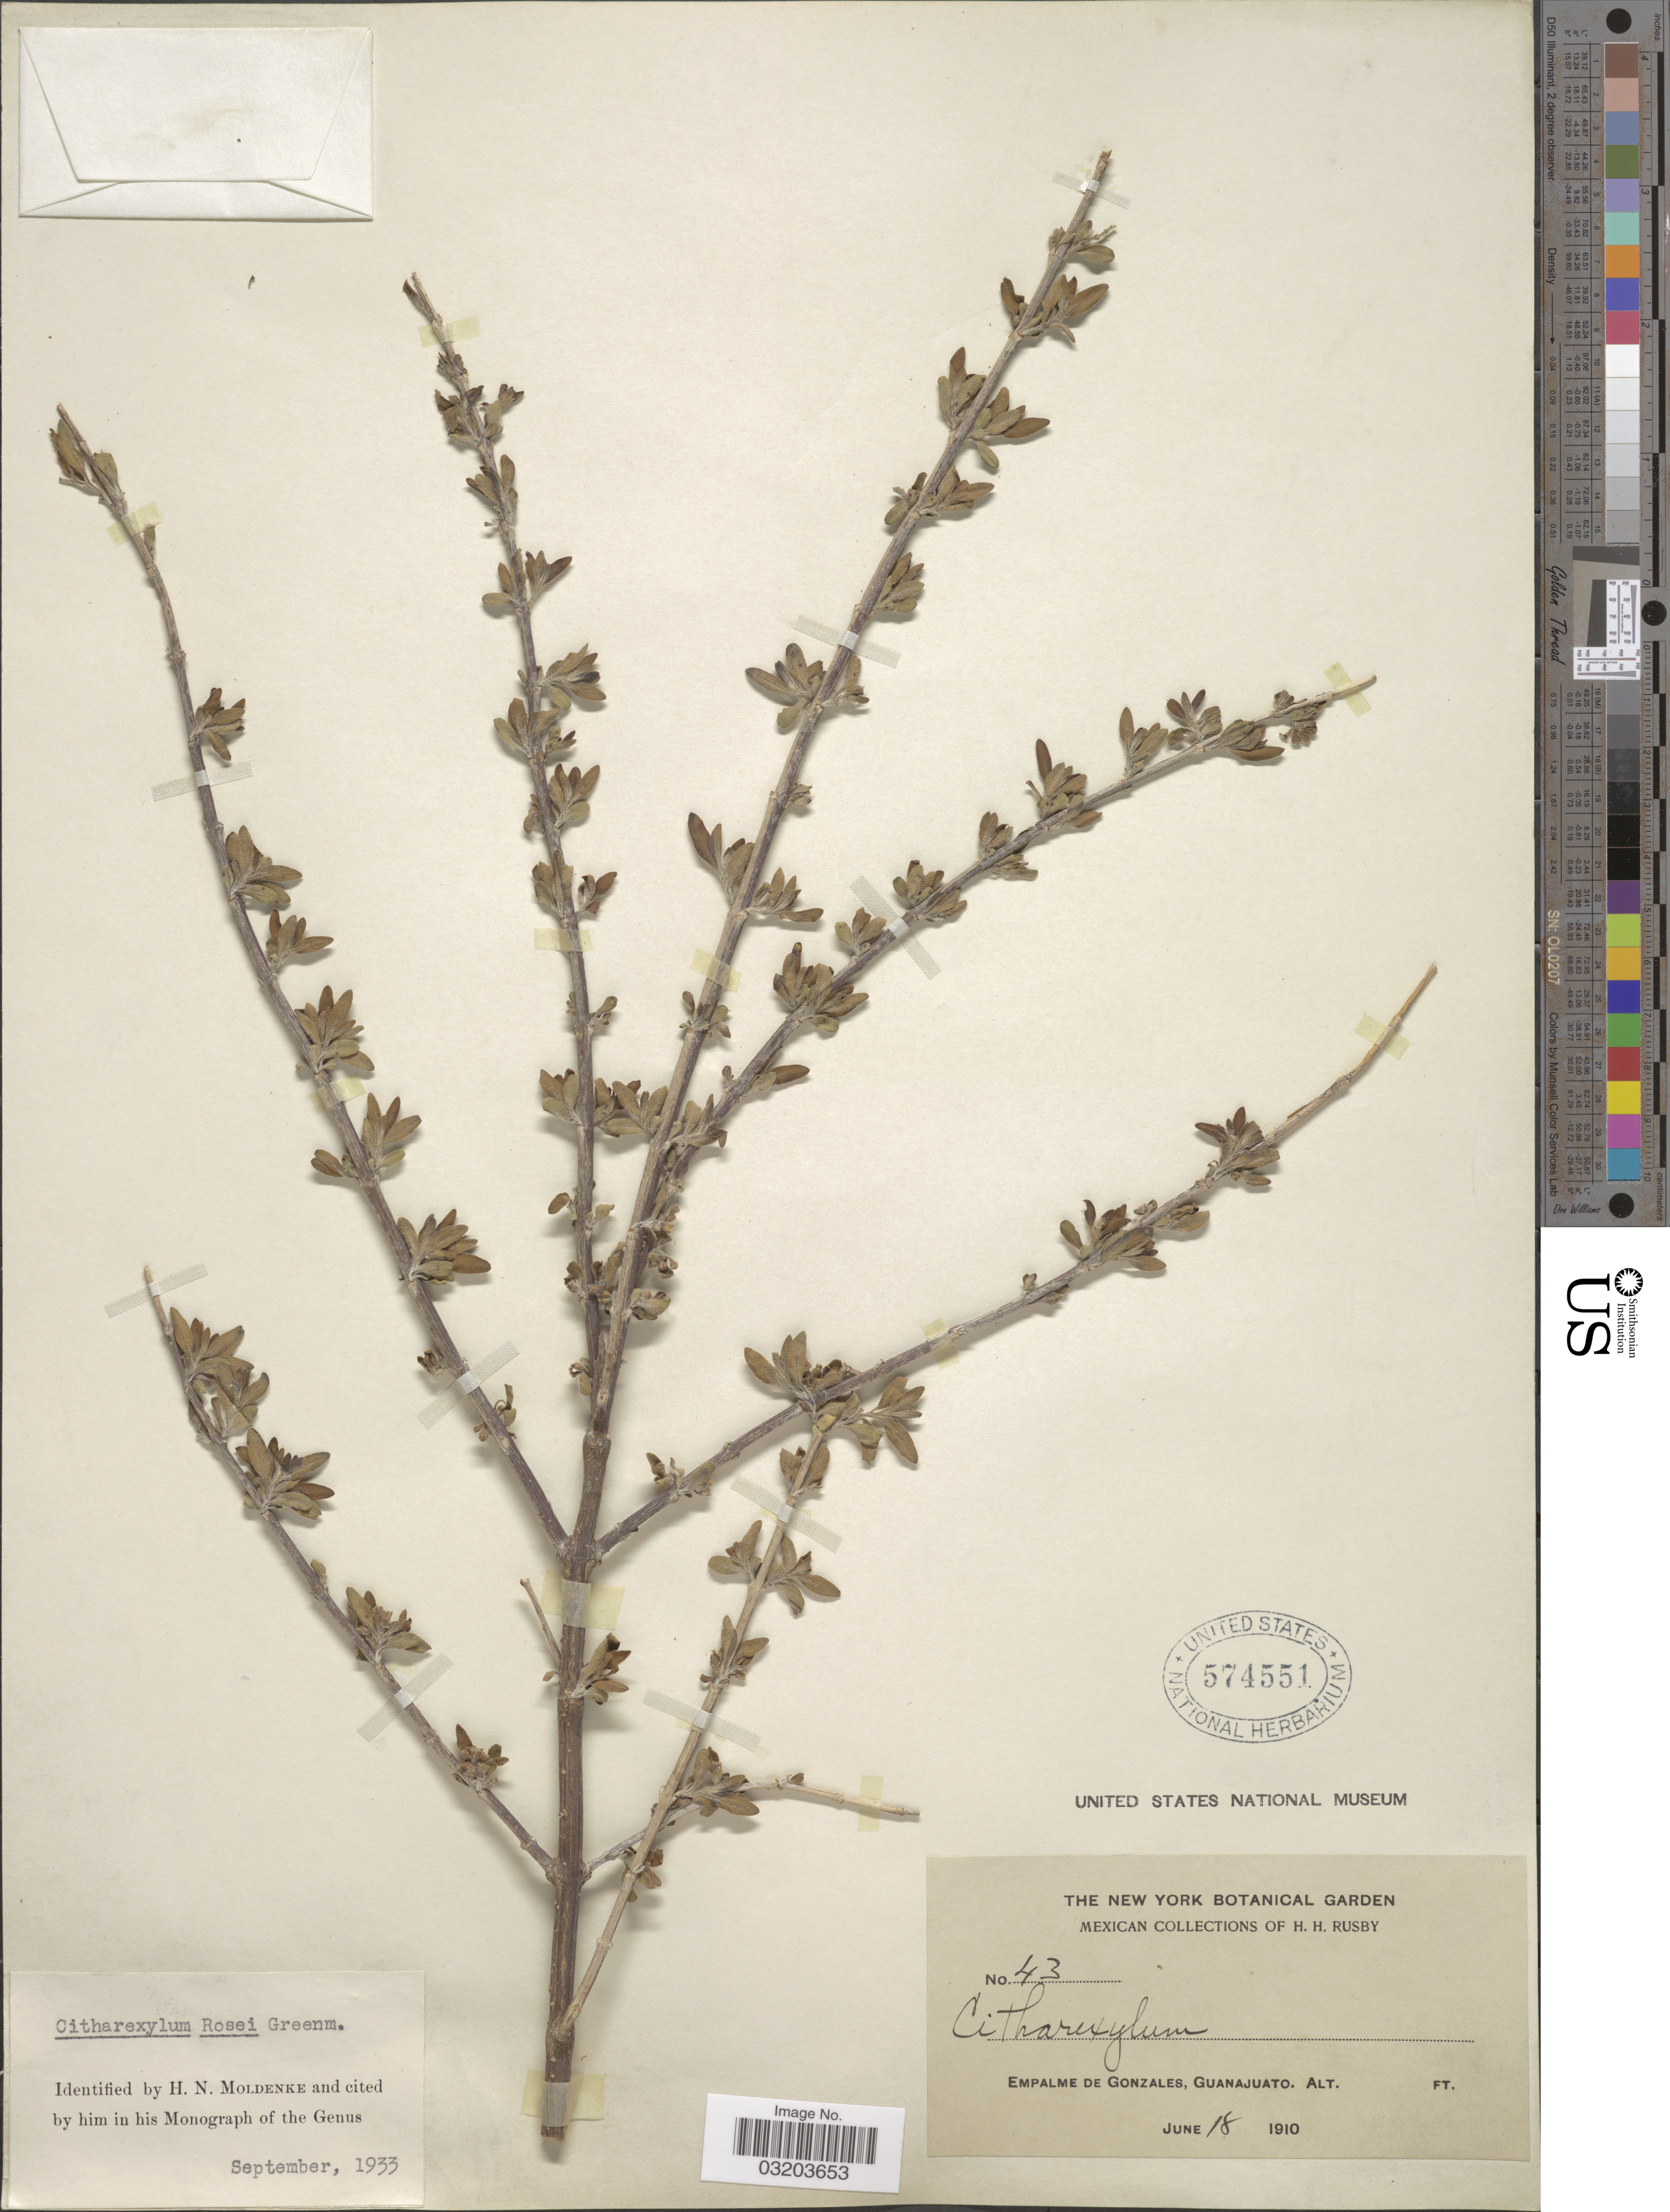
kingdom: Plantae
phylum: Tracheophyta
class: Magnoliopsida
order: Lamiales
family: Verbenaceae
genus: Citharexylum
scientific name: Citharexylum rosei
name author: Greenm.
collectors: H. H. Rusby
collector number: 43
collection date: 1910-06-18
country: Mexico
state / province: Guanajuato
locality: Empalme de Gonzales.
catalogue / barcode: US 574551